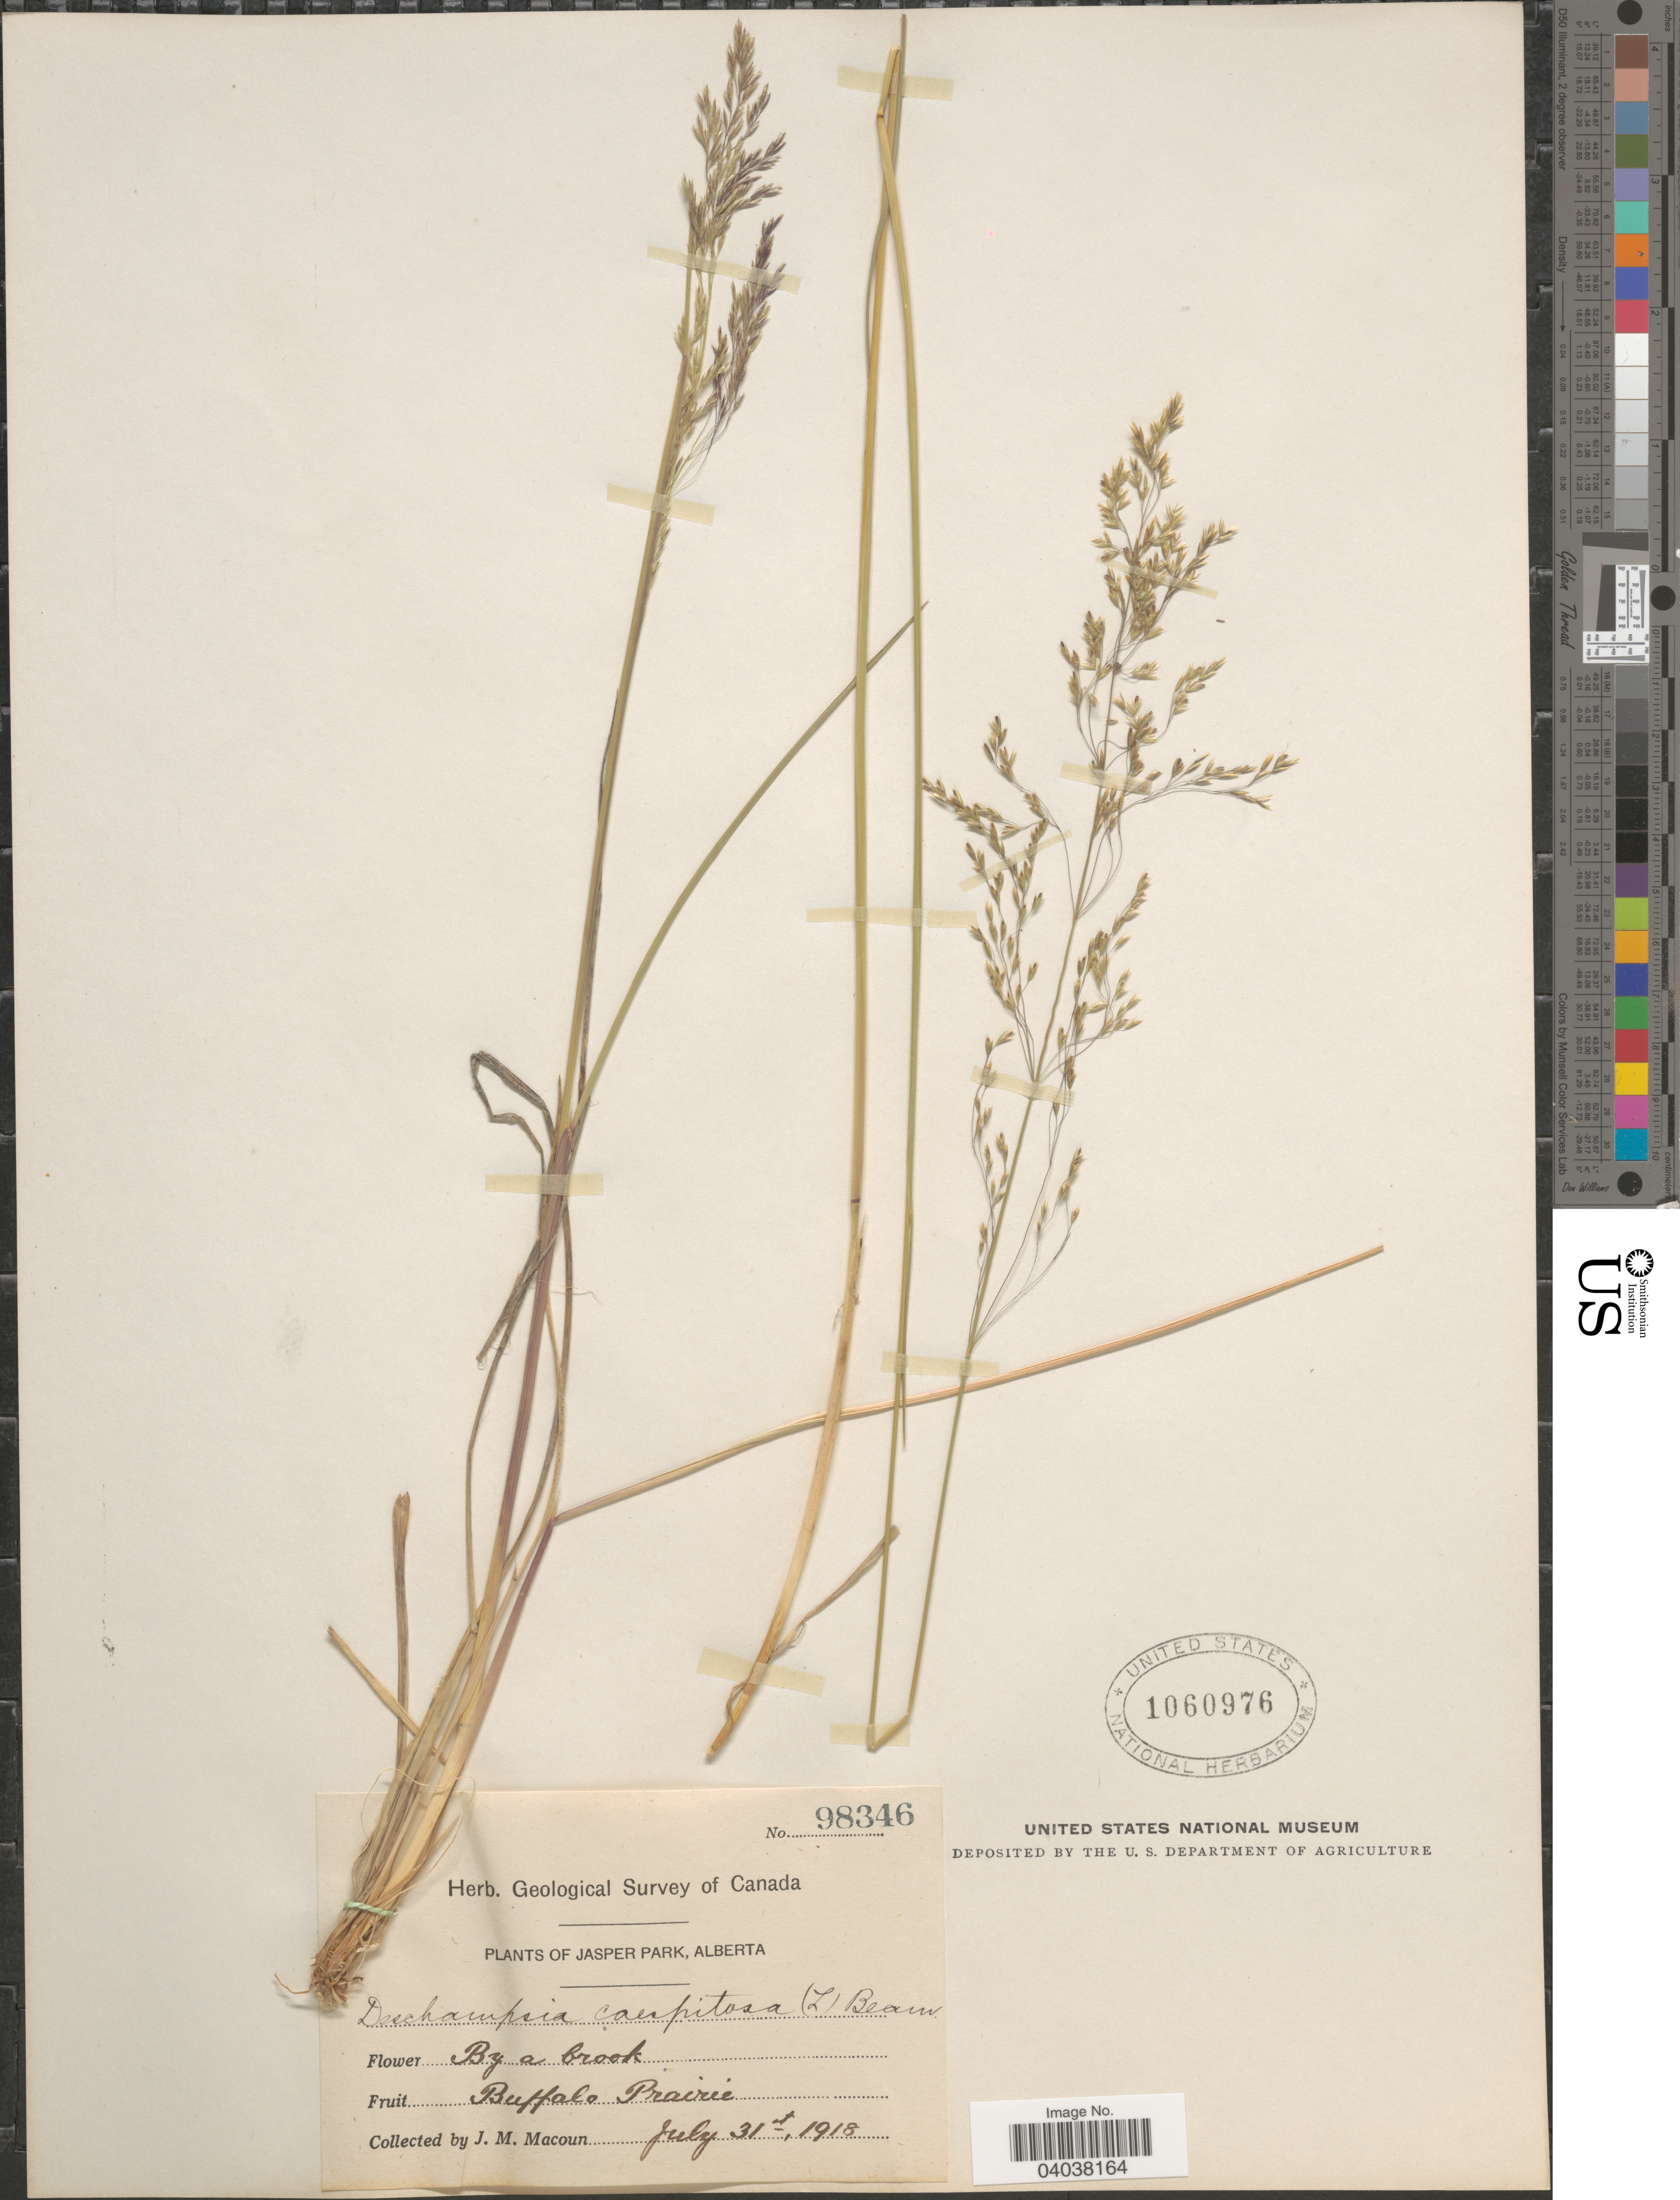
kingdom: Plantae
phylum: Tracheophyta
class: Liliopsida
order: Poales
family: Poaceae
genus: Deschampsia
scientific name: Deschampsia cespitosa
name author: (L.) P. Beauv.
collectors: J. M. Macoun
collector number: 98346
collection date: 1918-07-31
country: Canada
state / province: Alberta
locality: Jasper Park. Buffalo Prairie.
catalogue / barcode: US 1060976